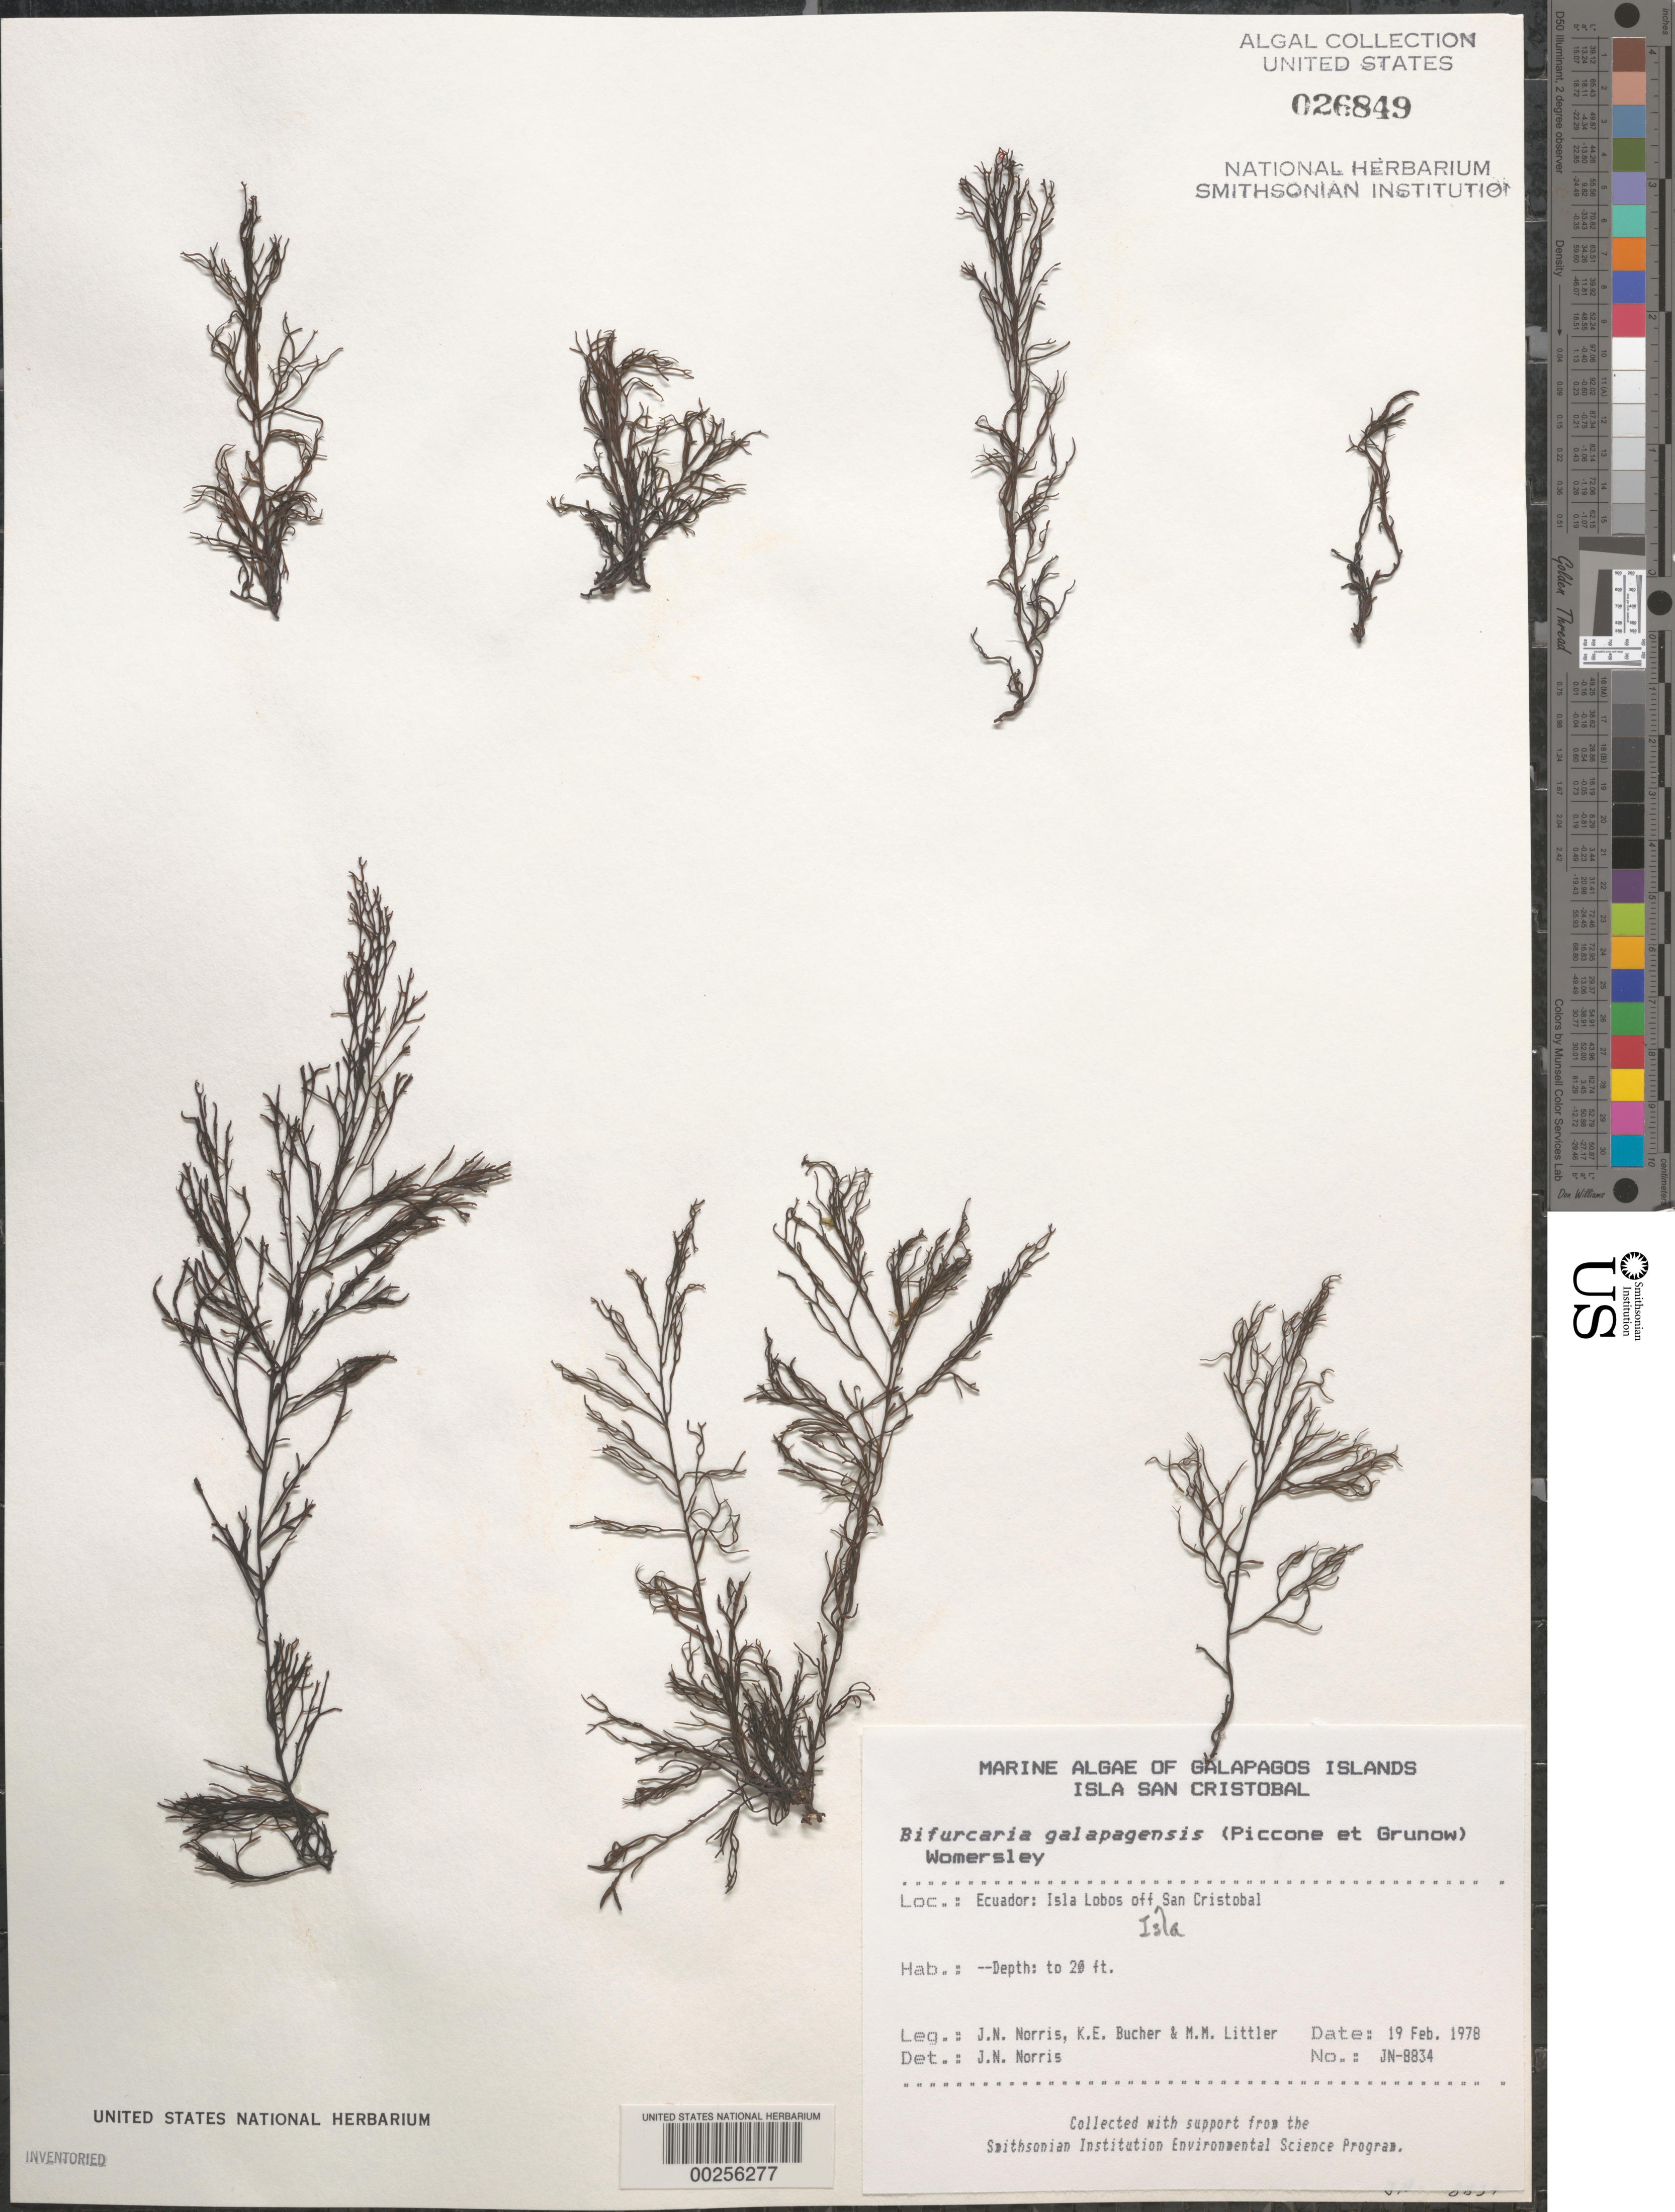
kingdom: Chromista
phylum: Ochrophyta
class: Phaeophyceae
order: Fucales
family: Sargassaceae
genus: Bifurcaria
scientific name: Bifurcaria galapagensis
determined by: Norris, James N.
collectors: J. N. Norris, K. E. Bucher & M. M. Littler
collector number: JN-8834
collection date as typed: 19 Feb 1978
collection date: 1978-02-19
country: Ecuador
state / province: Colón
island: Lobos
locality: Off Isla San Cristóbal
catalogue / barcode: US 26849